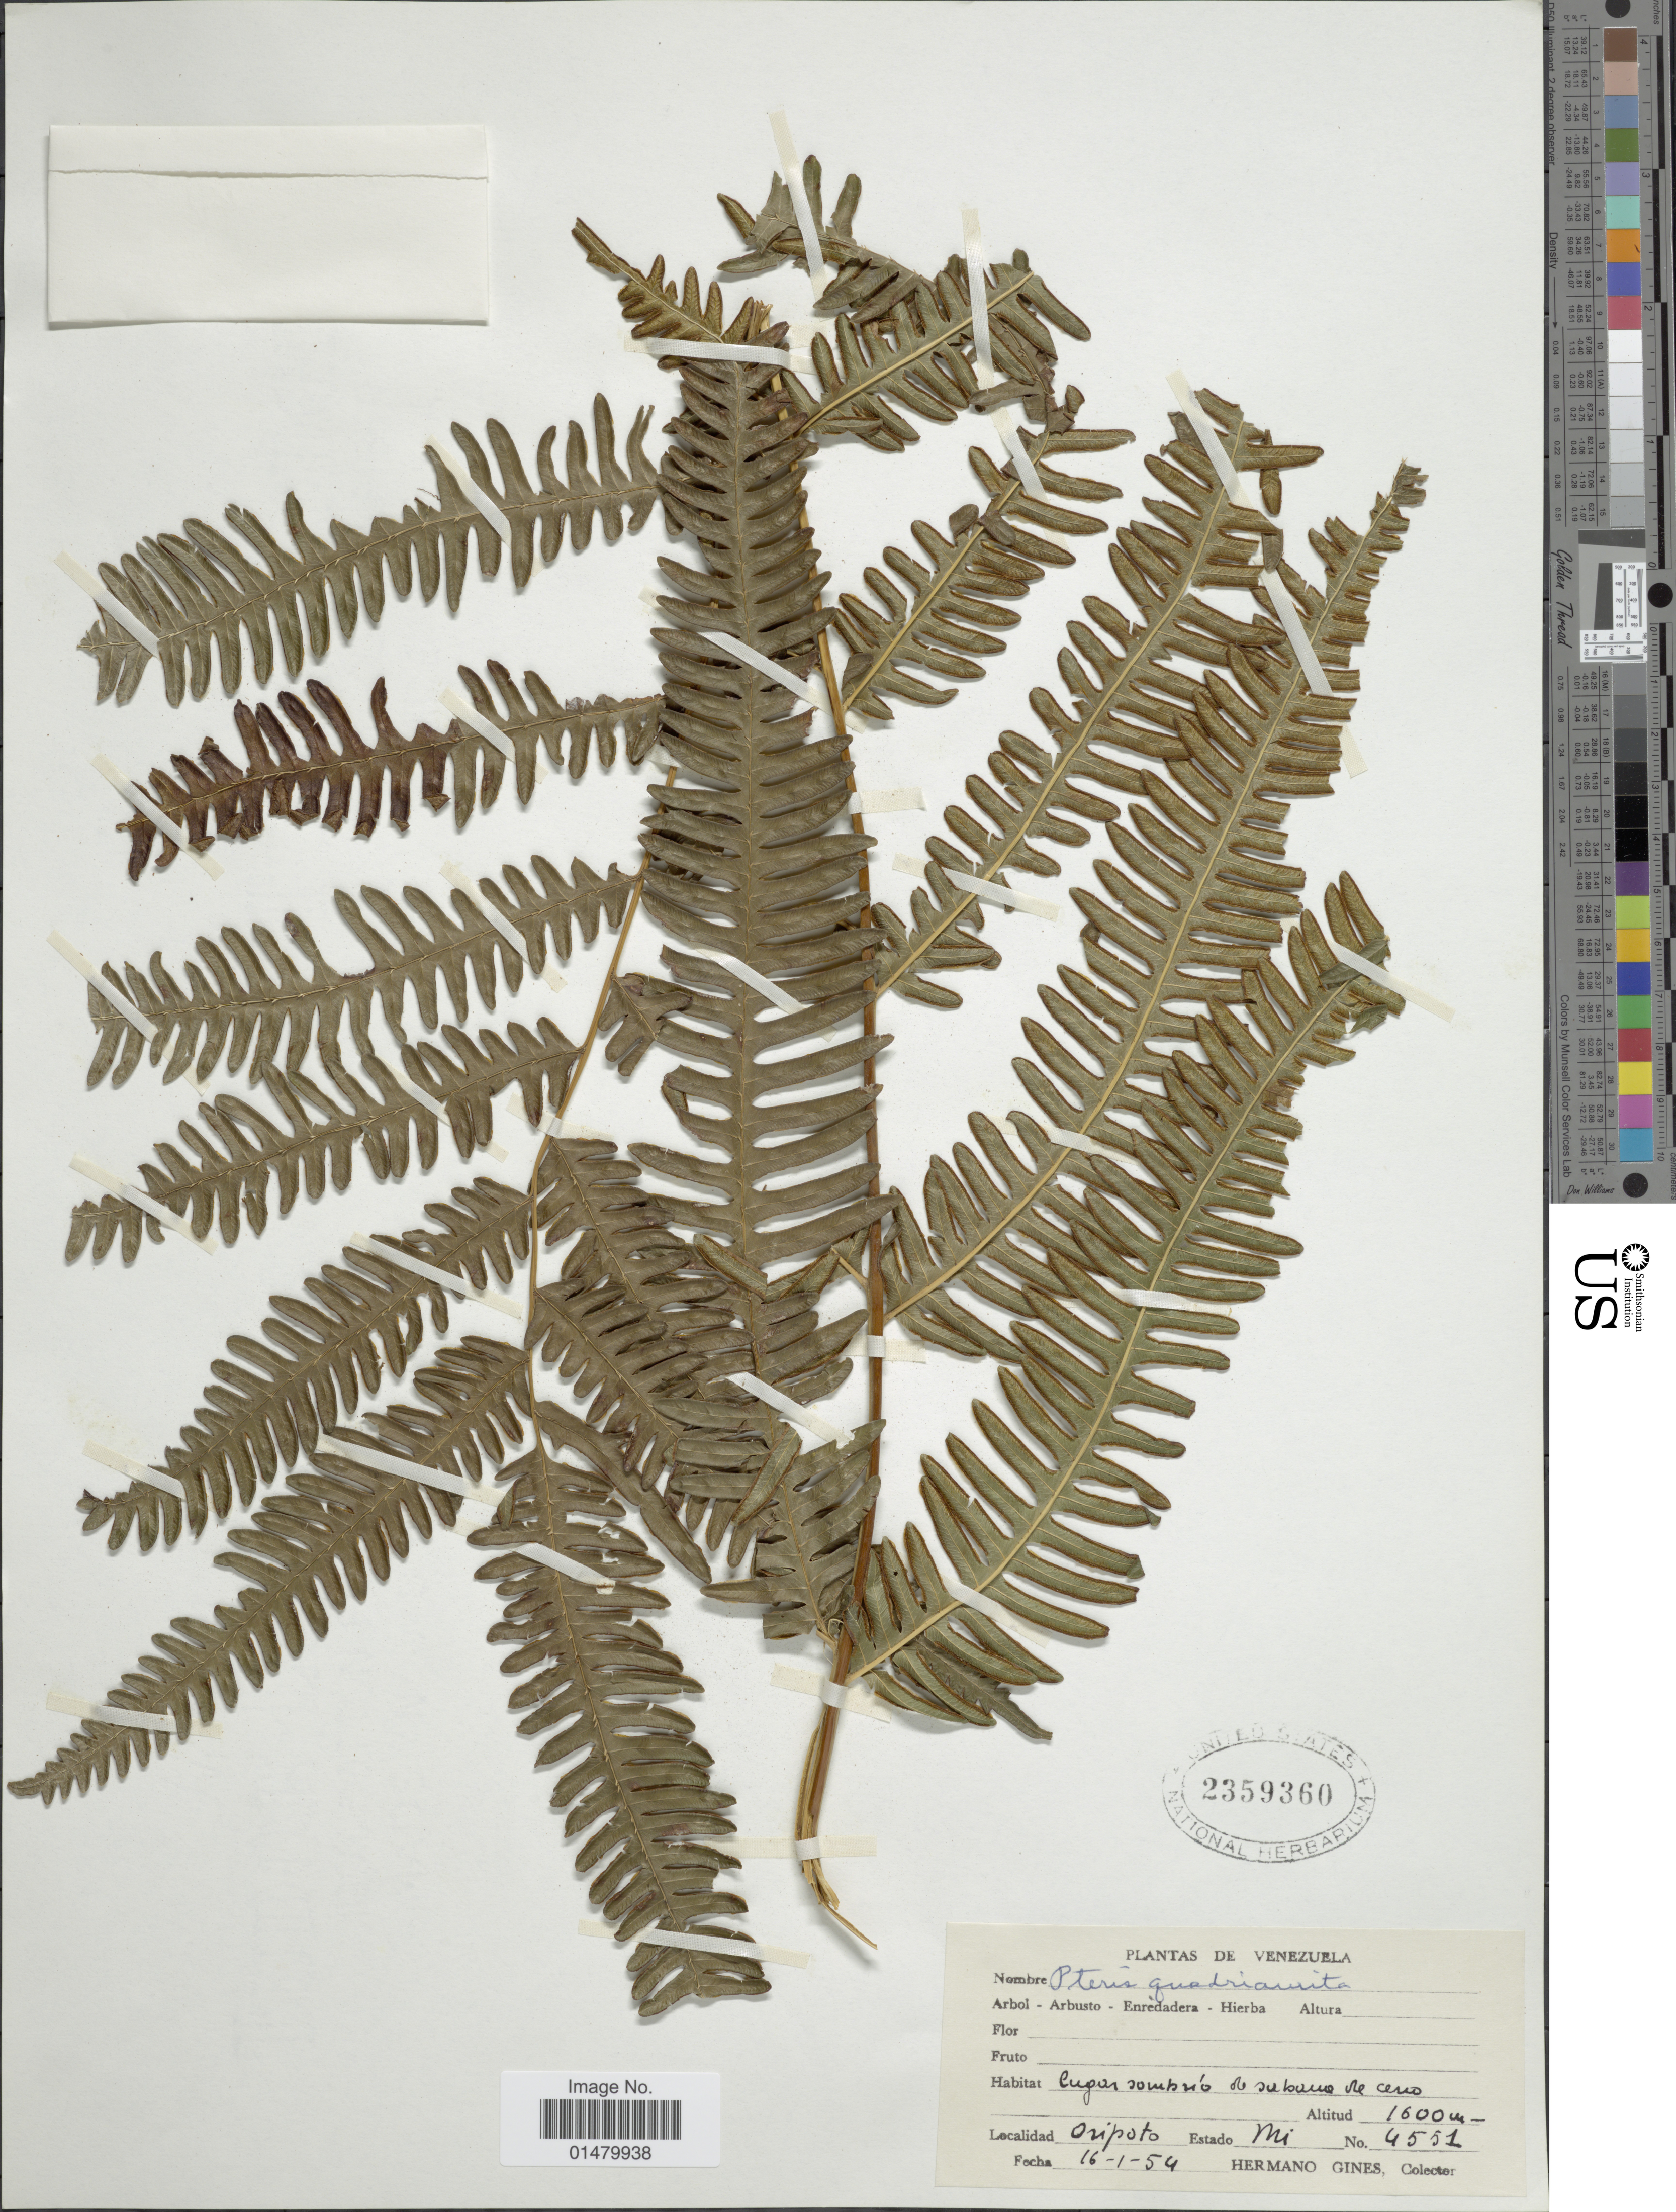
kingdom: Plantae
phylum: Tracheophyta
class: Polypodiopsida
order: Polypodiales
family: Pteridaceae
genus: Pteris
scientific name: Pteris quadriaurita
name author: Retz.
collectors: Bro. Gines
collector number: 4551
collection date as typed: Transcribed d/m/y: 16/1/54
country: Venezuela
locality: Cupar sombrio de sybamo de cerro. Oripoto. Estado Mi.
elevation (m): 1600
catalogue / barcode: US 2359360